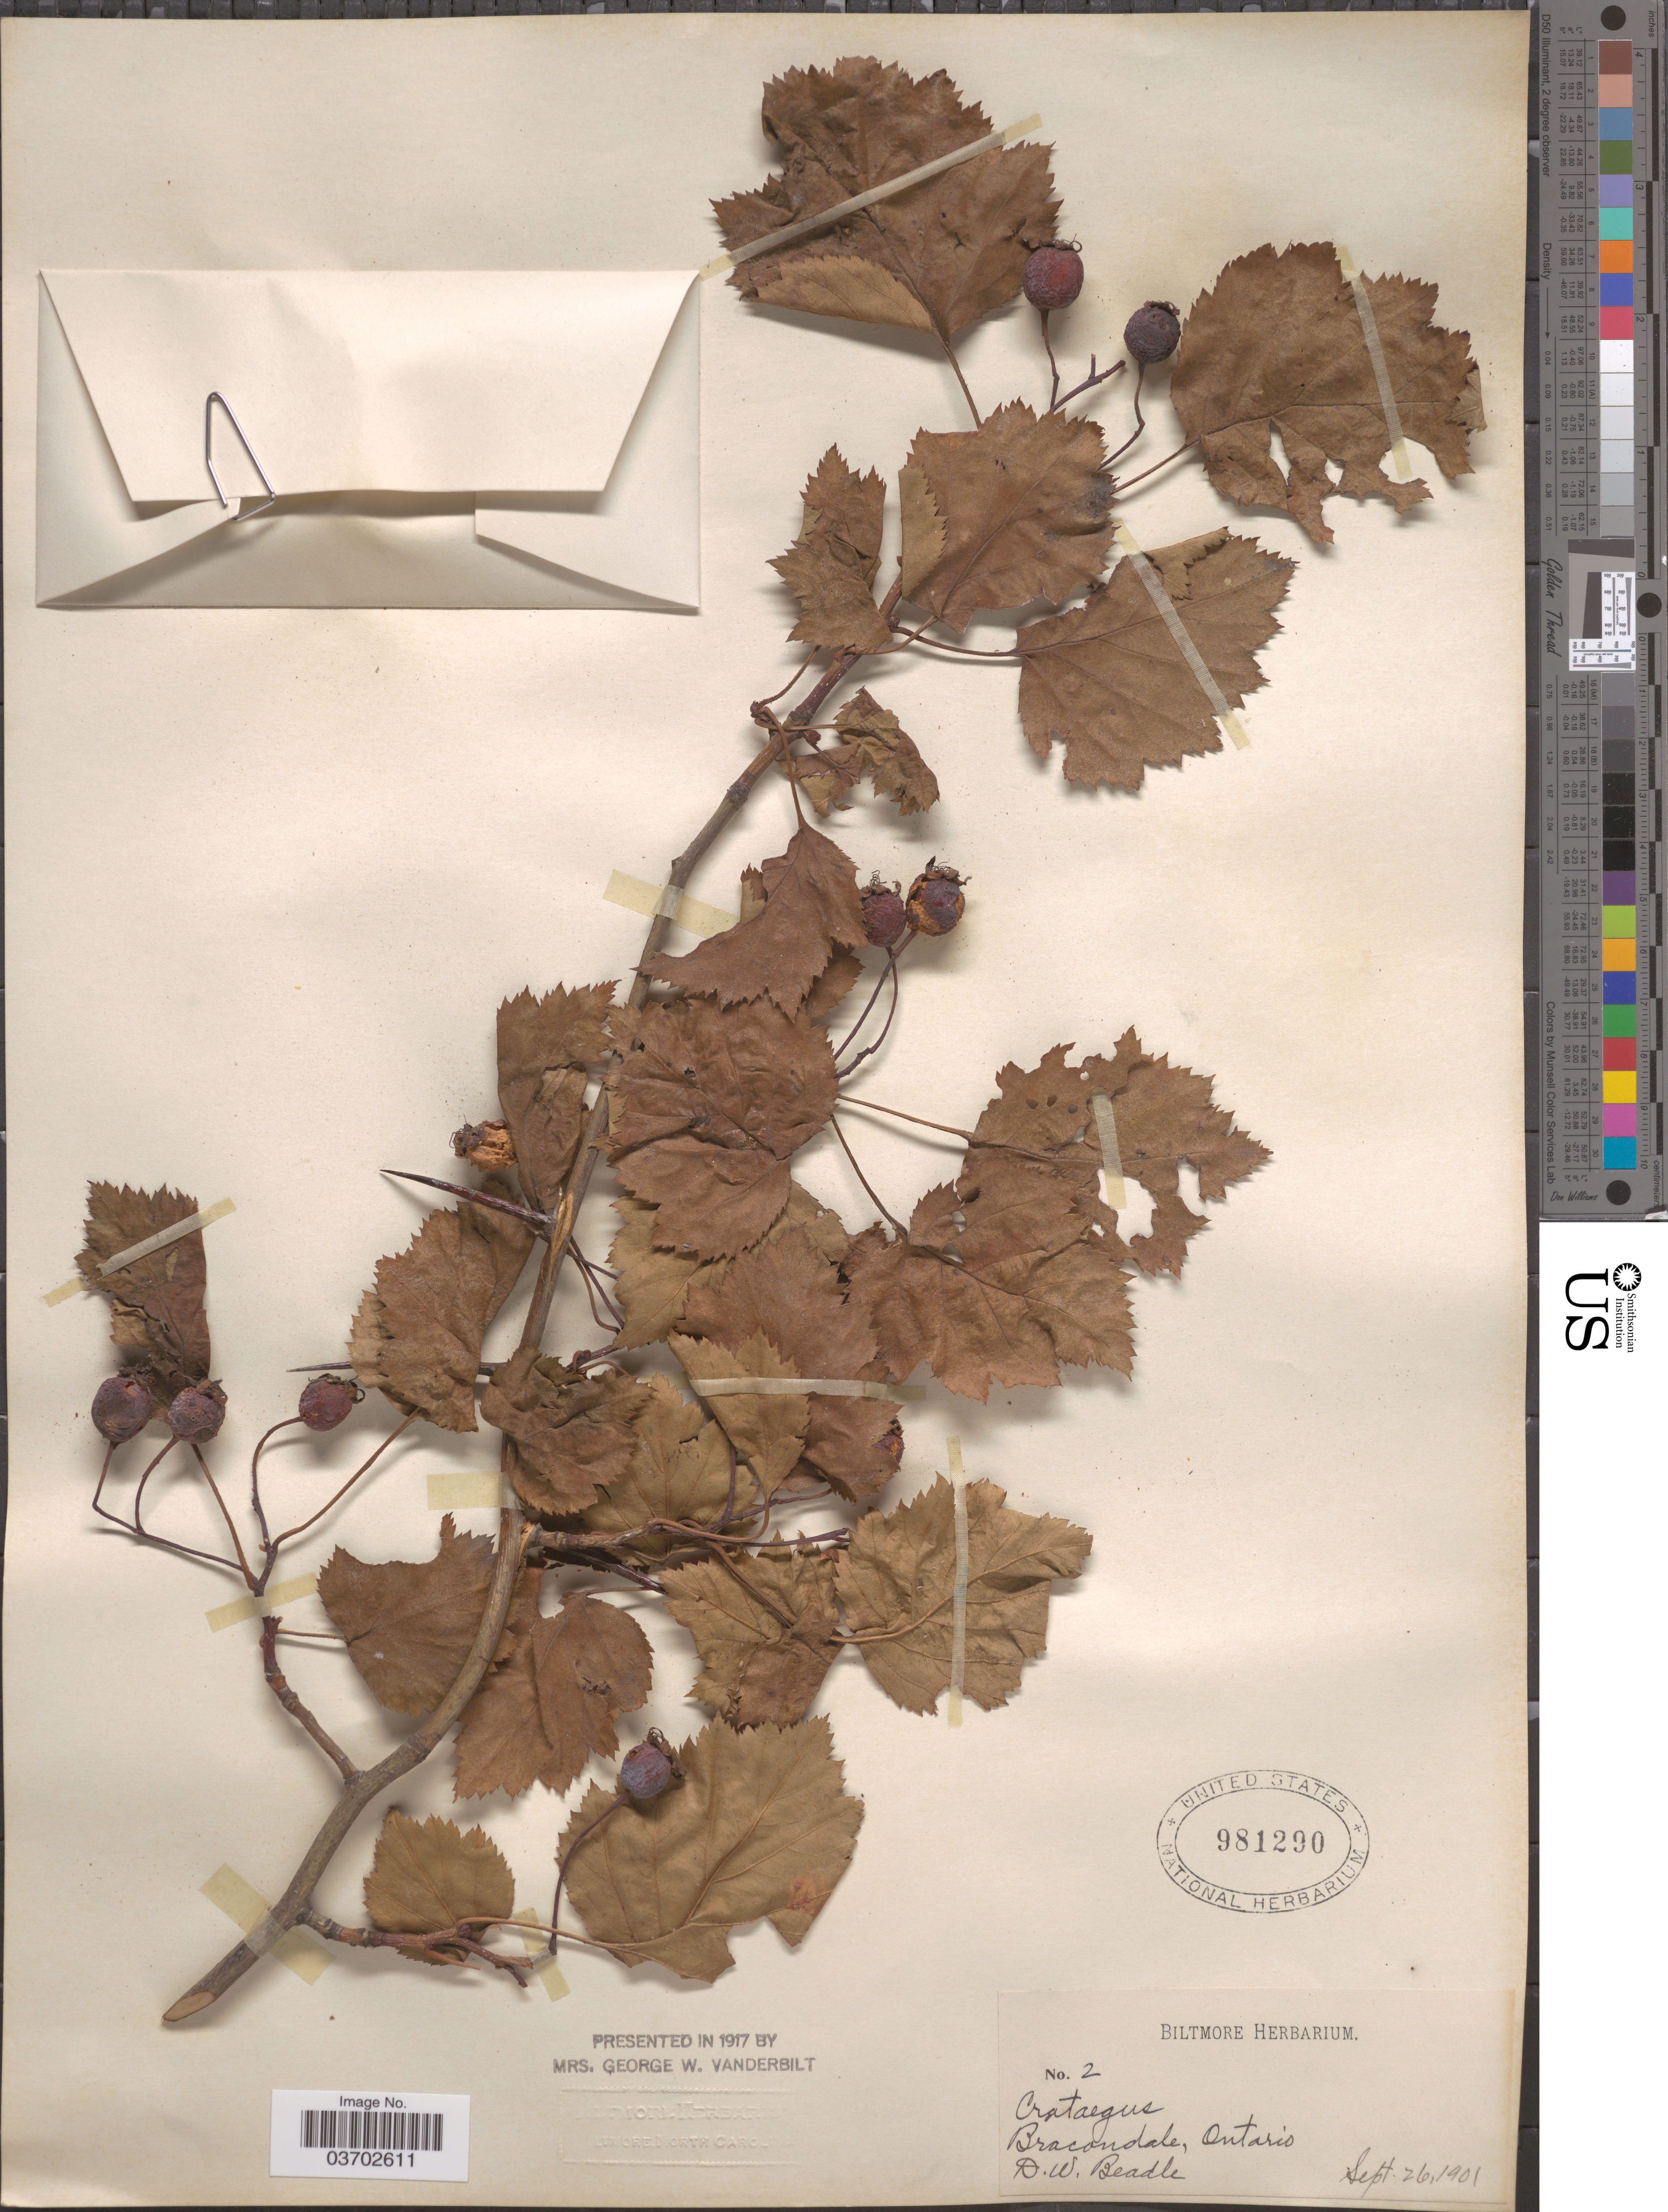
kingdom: Plantae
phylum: Tracheophyta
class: Magnoliopsida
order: Rosales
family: Rosaceae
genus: Crataegus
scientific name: Crataegus sp.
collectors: D. Beadle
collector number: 2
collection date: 1901-09-26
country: Canada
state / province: Ontario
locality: Bracondale.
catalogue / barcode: US 981290